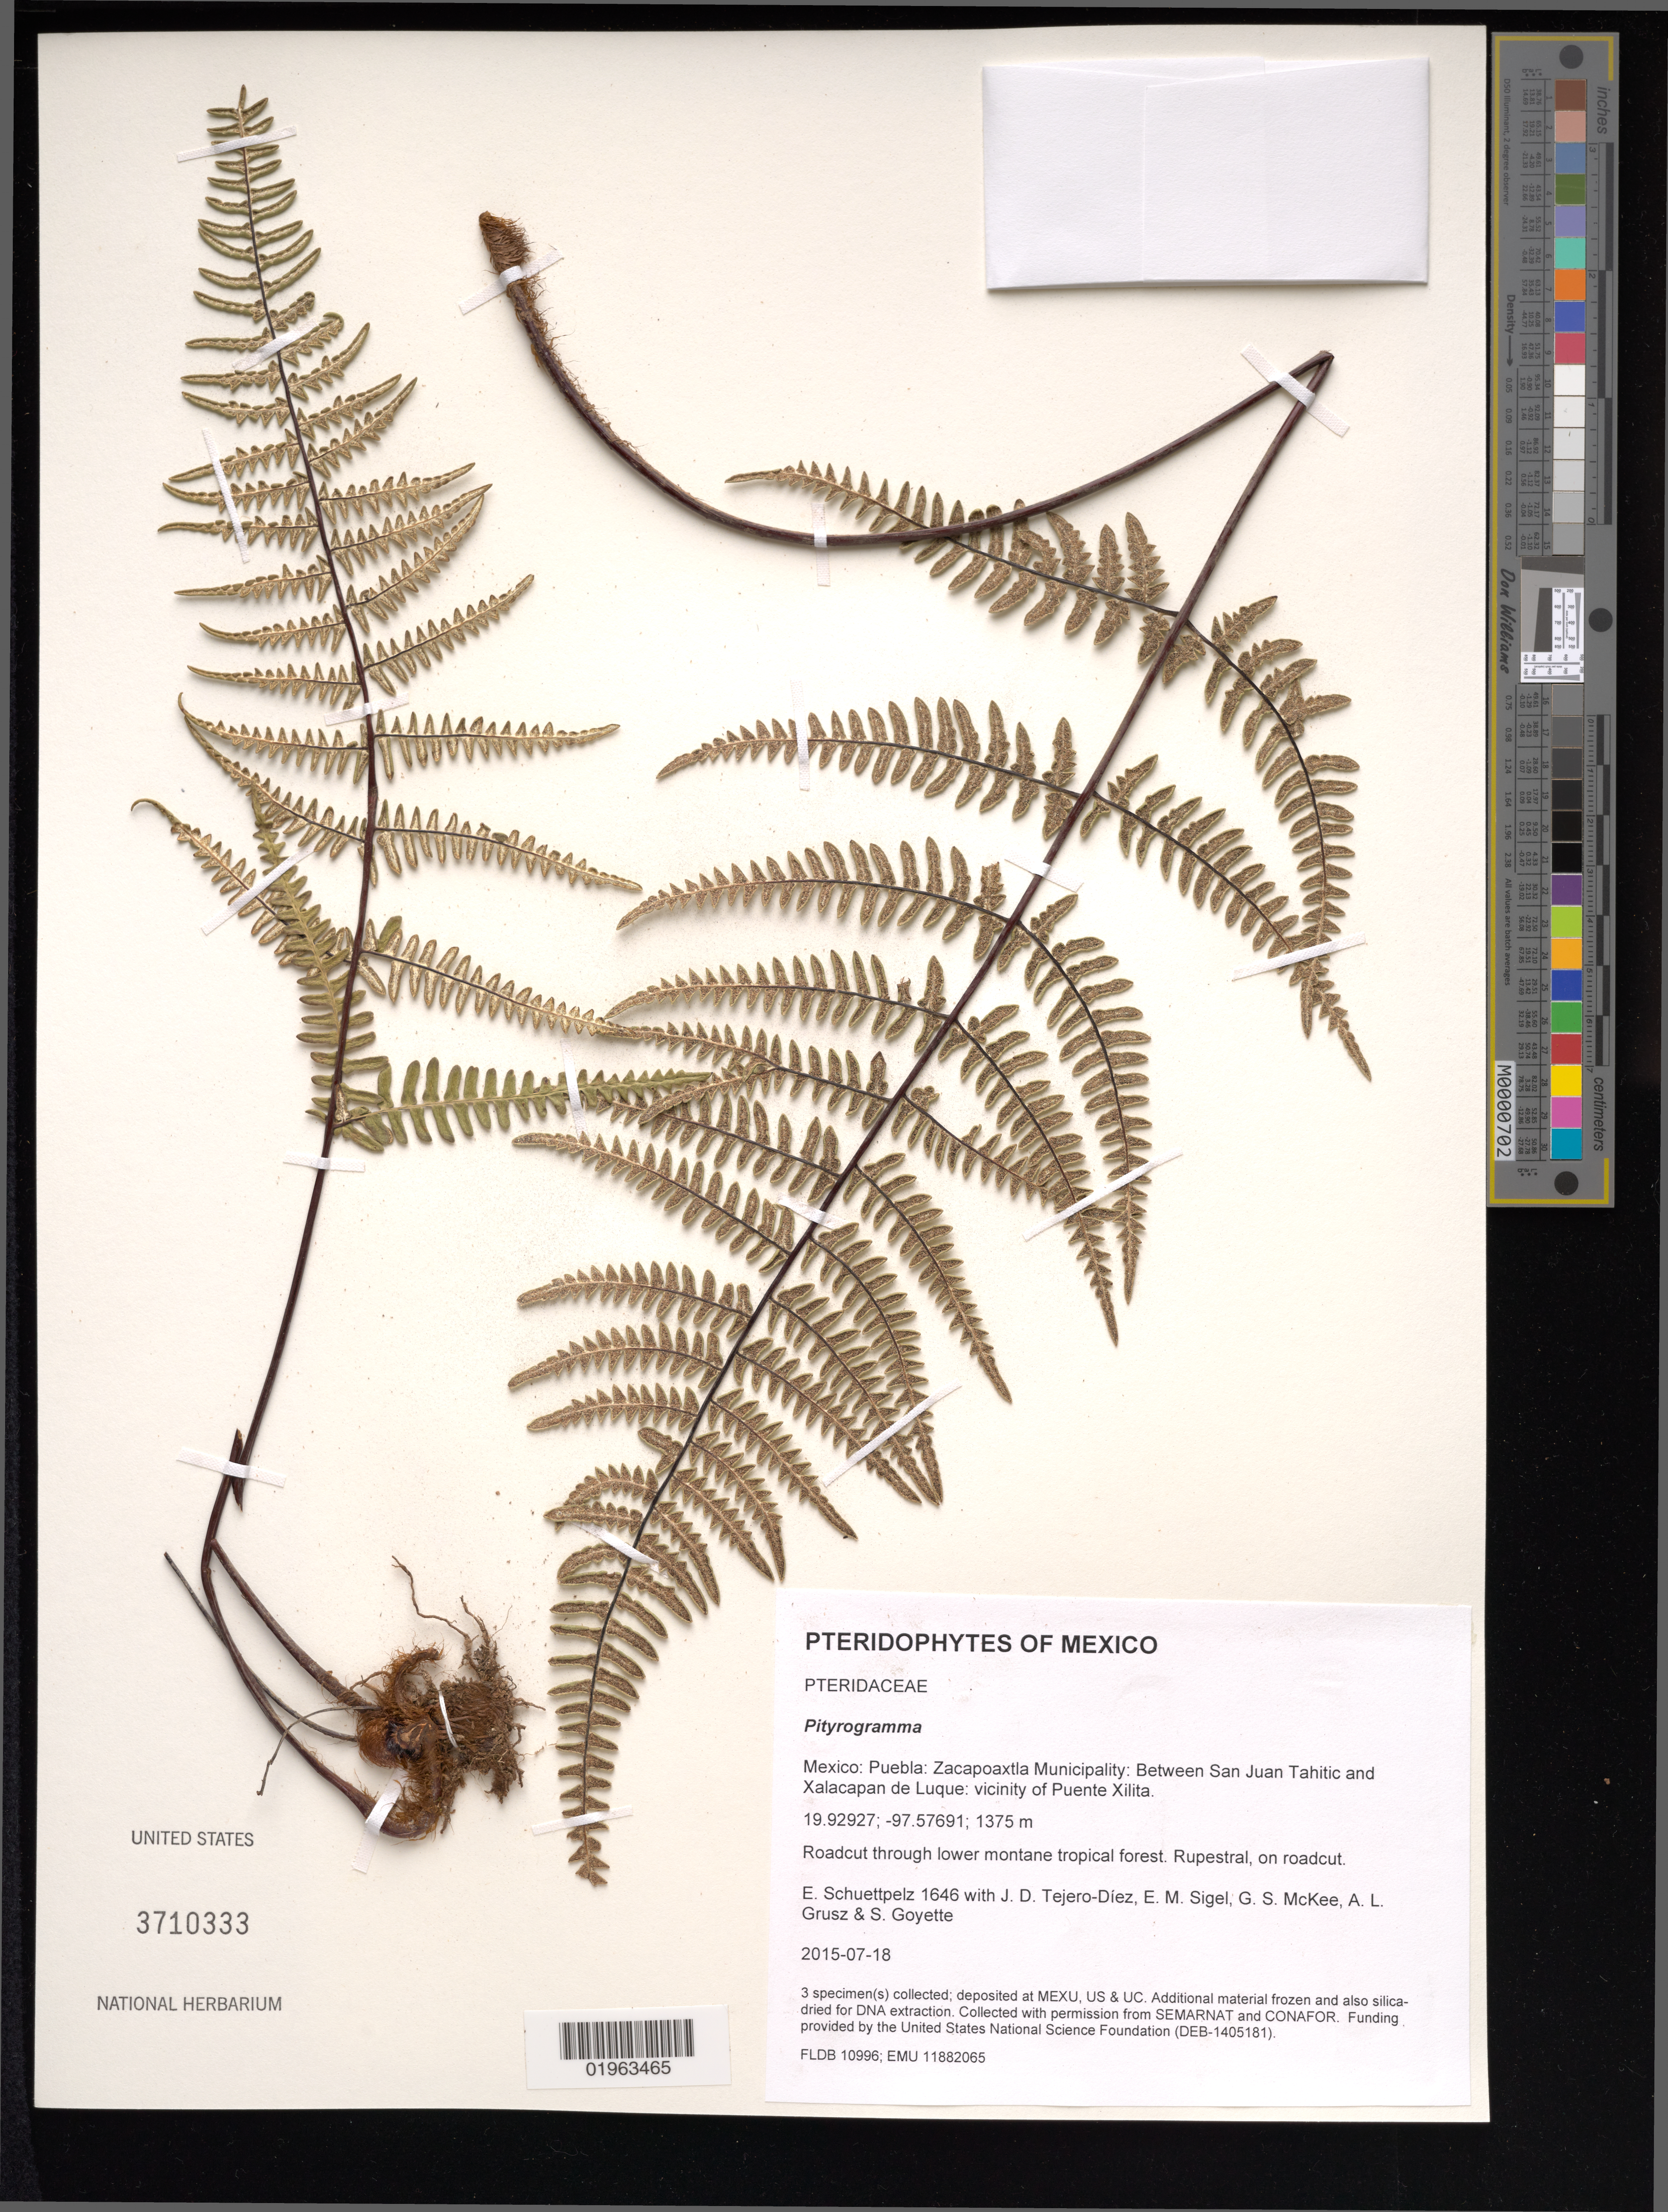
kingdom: Plantae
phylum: Tracheophyta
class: Polypodiopsida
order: Polypodiales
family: Pteridaceae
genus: Myriopteris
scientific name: Myriopteris sp.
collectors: E. Schuettpelz, D. Tejero-Díez, E. M. Sigel, G. S. McKee & A. Grusz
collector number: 1646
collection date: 2015-07-18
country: Mexico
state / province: Puebla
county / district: Zacapoaxtla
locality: Between San Juan Tahitic and Xalacapan de Luque: vicinity of Puente Xilita.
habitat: Roadcut through lower montane tropical forest.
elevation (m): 1375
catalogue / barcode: US 3710333